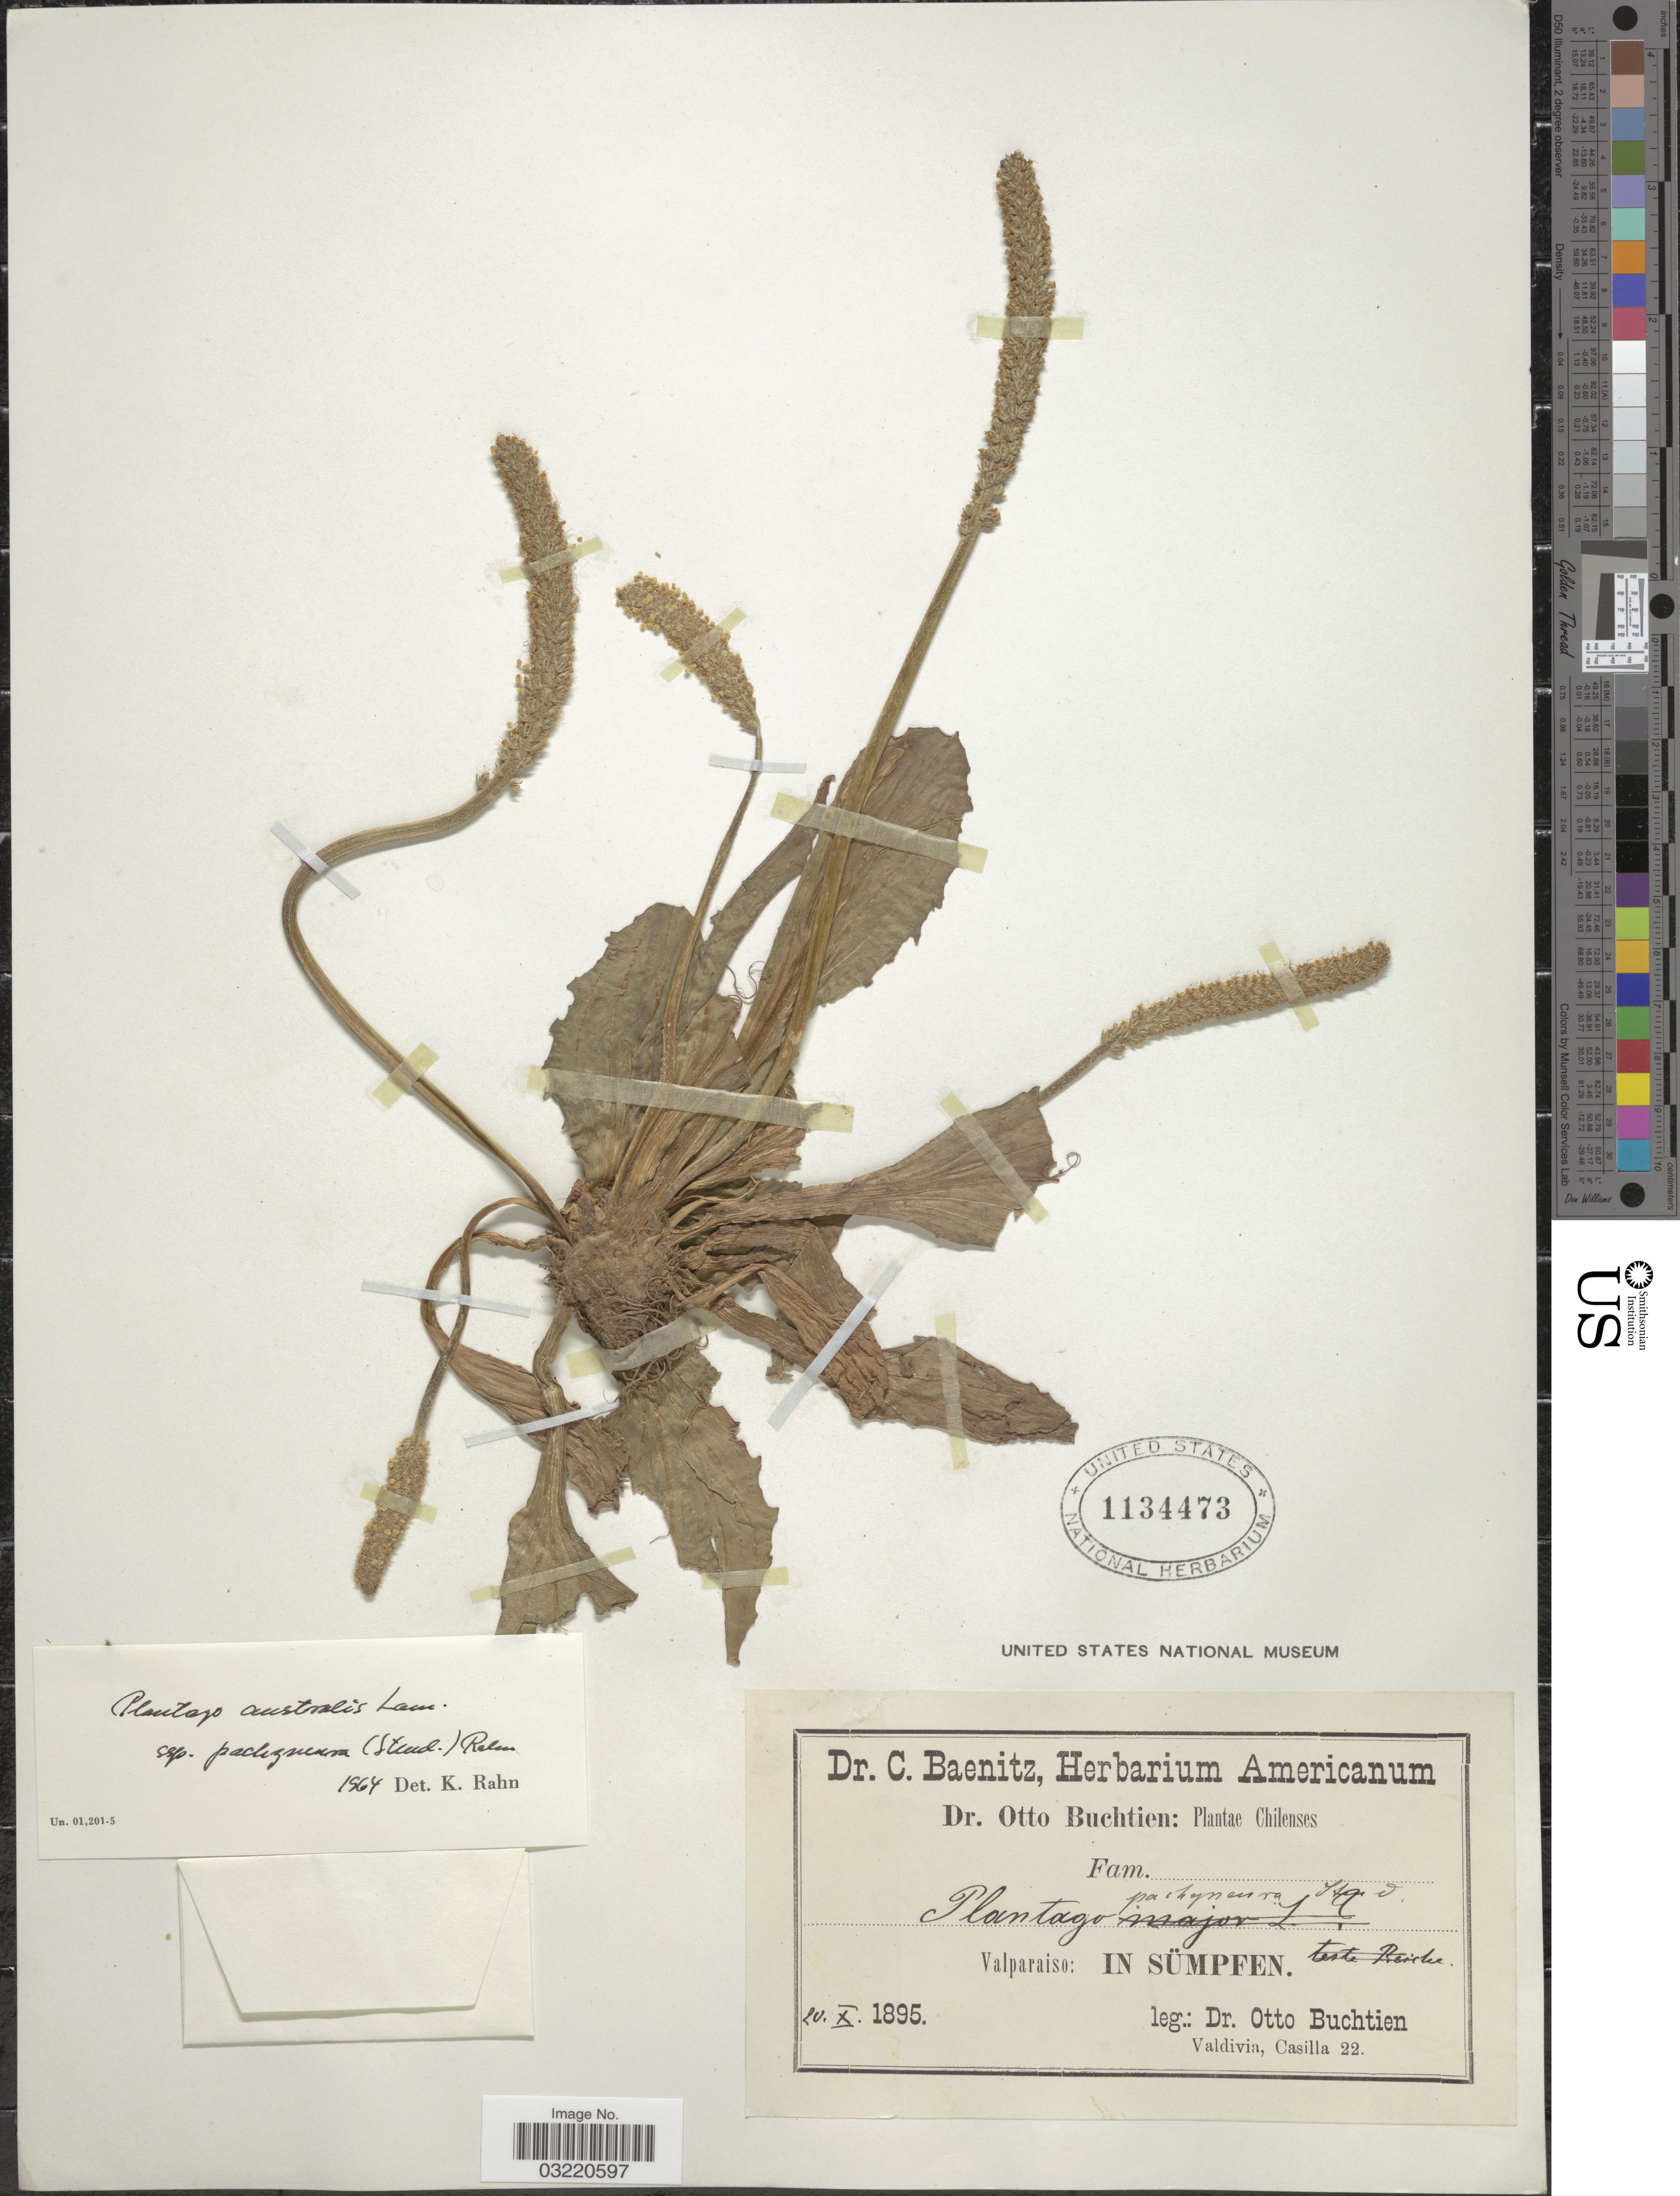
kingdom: Plantae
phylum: Tracheophyta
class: Magnoliopsida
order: Lamiales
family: Plantaginaceae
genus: Plantago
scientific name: Plantago australis subsp. pachyneura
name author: (Steud.) Rahn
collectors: O. Buchtien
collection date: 1895-10-20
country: Chile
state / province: Valparaíso (V)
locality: Valparaiso: In Sümpfen.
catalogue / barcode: US 1134473